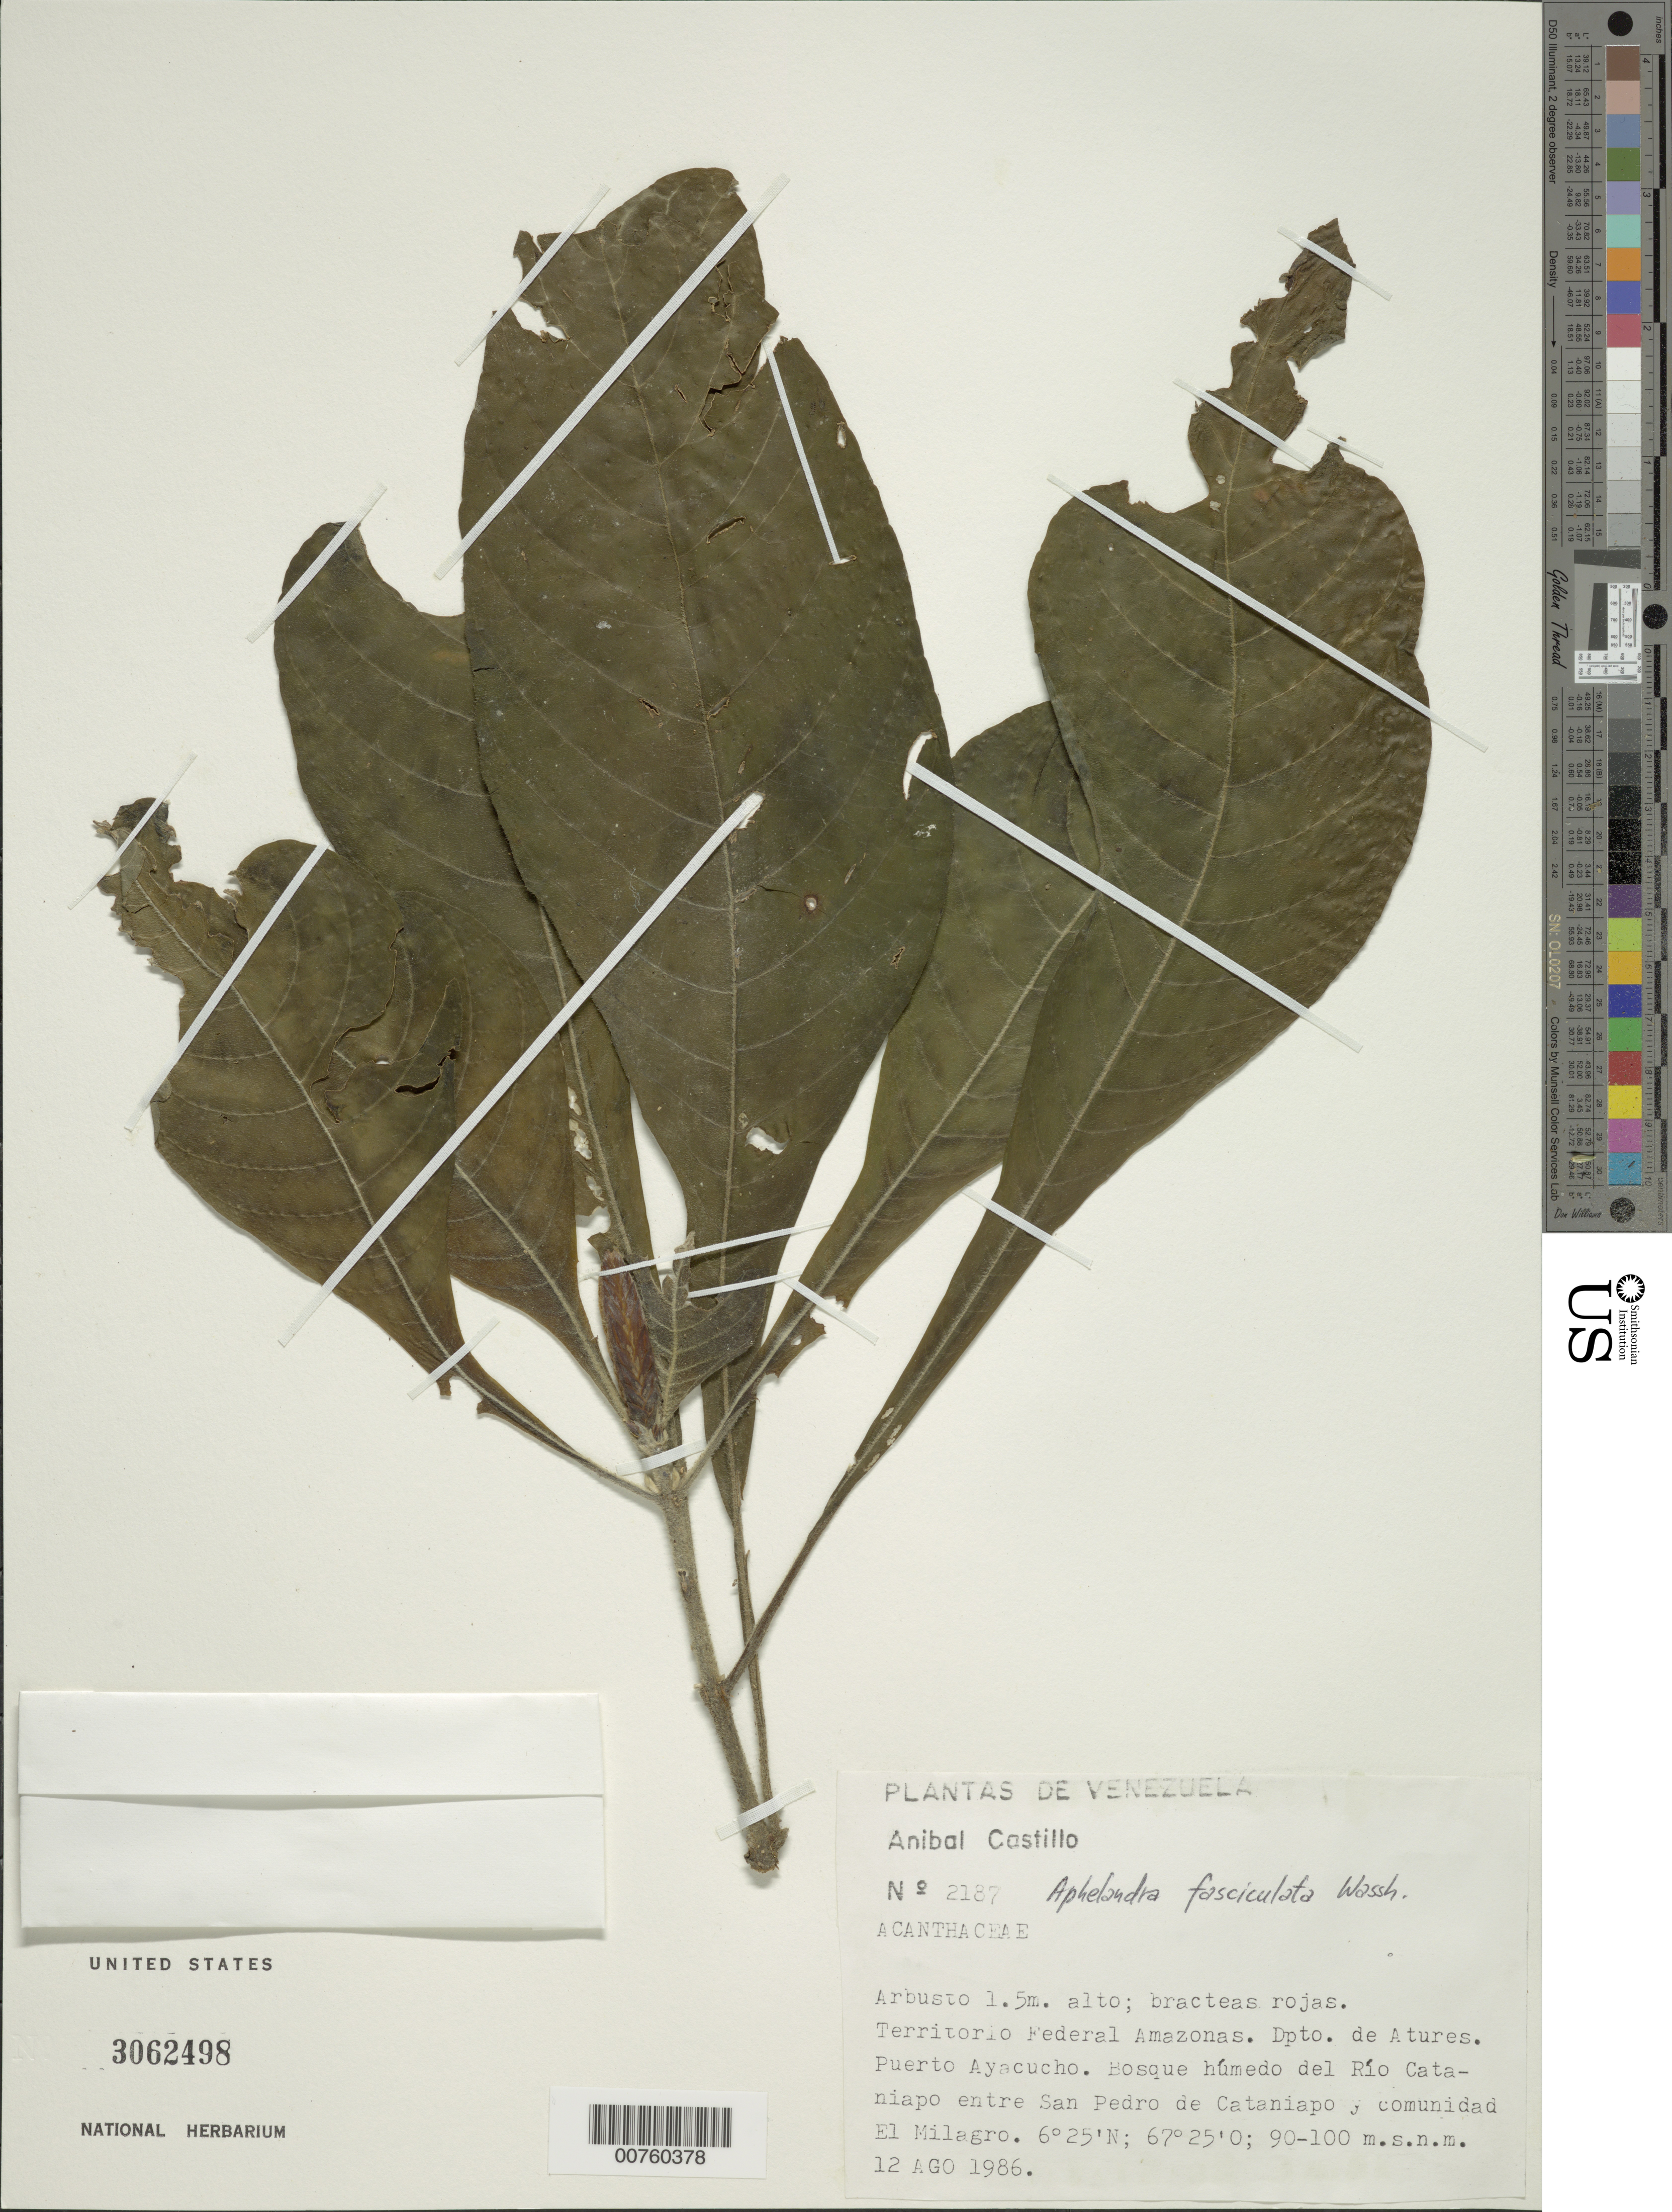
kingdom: Plantae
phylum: Tracheophyta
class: Magnoliopsida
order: Lamiales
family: Acanthaceae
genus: Aphelandra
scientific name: Aphelandra fasciculata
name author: Wassh.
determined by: Wasshausen, Dieter C., (BOT), Smithsonian Institution - National Museum of Natural History (UNITED STATES)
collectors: A. Castillo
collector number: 2187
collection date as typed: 12-Aug-86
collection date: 1986-08-12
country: Venezuela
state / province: Amazonas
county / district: Atures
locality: Puerto Ayacucho, Río Cataniapo, entre San Pedro de Cataniapo y comunidad El Milagro.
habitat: Bosque húmedo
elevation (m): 90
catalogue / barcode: US 3062498